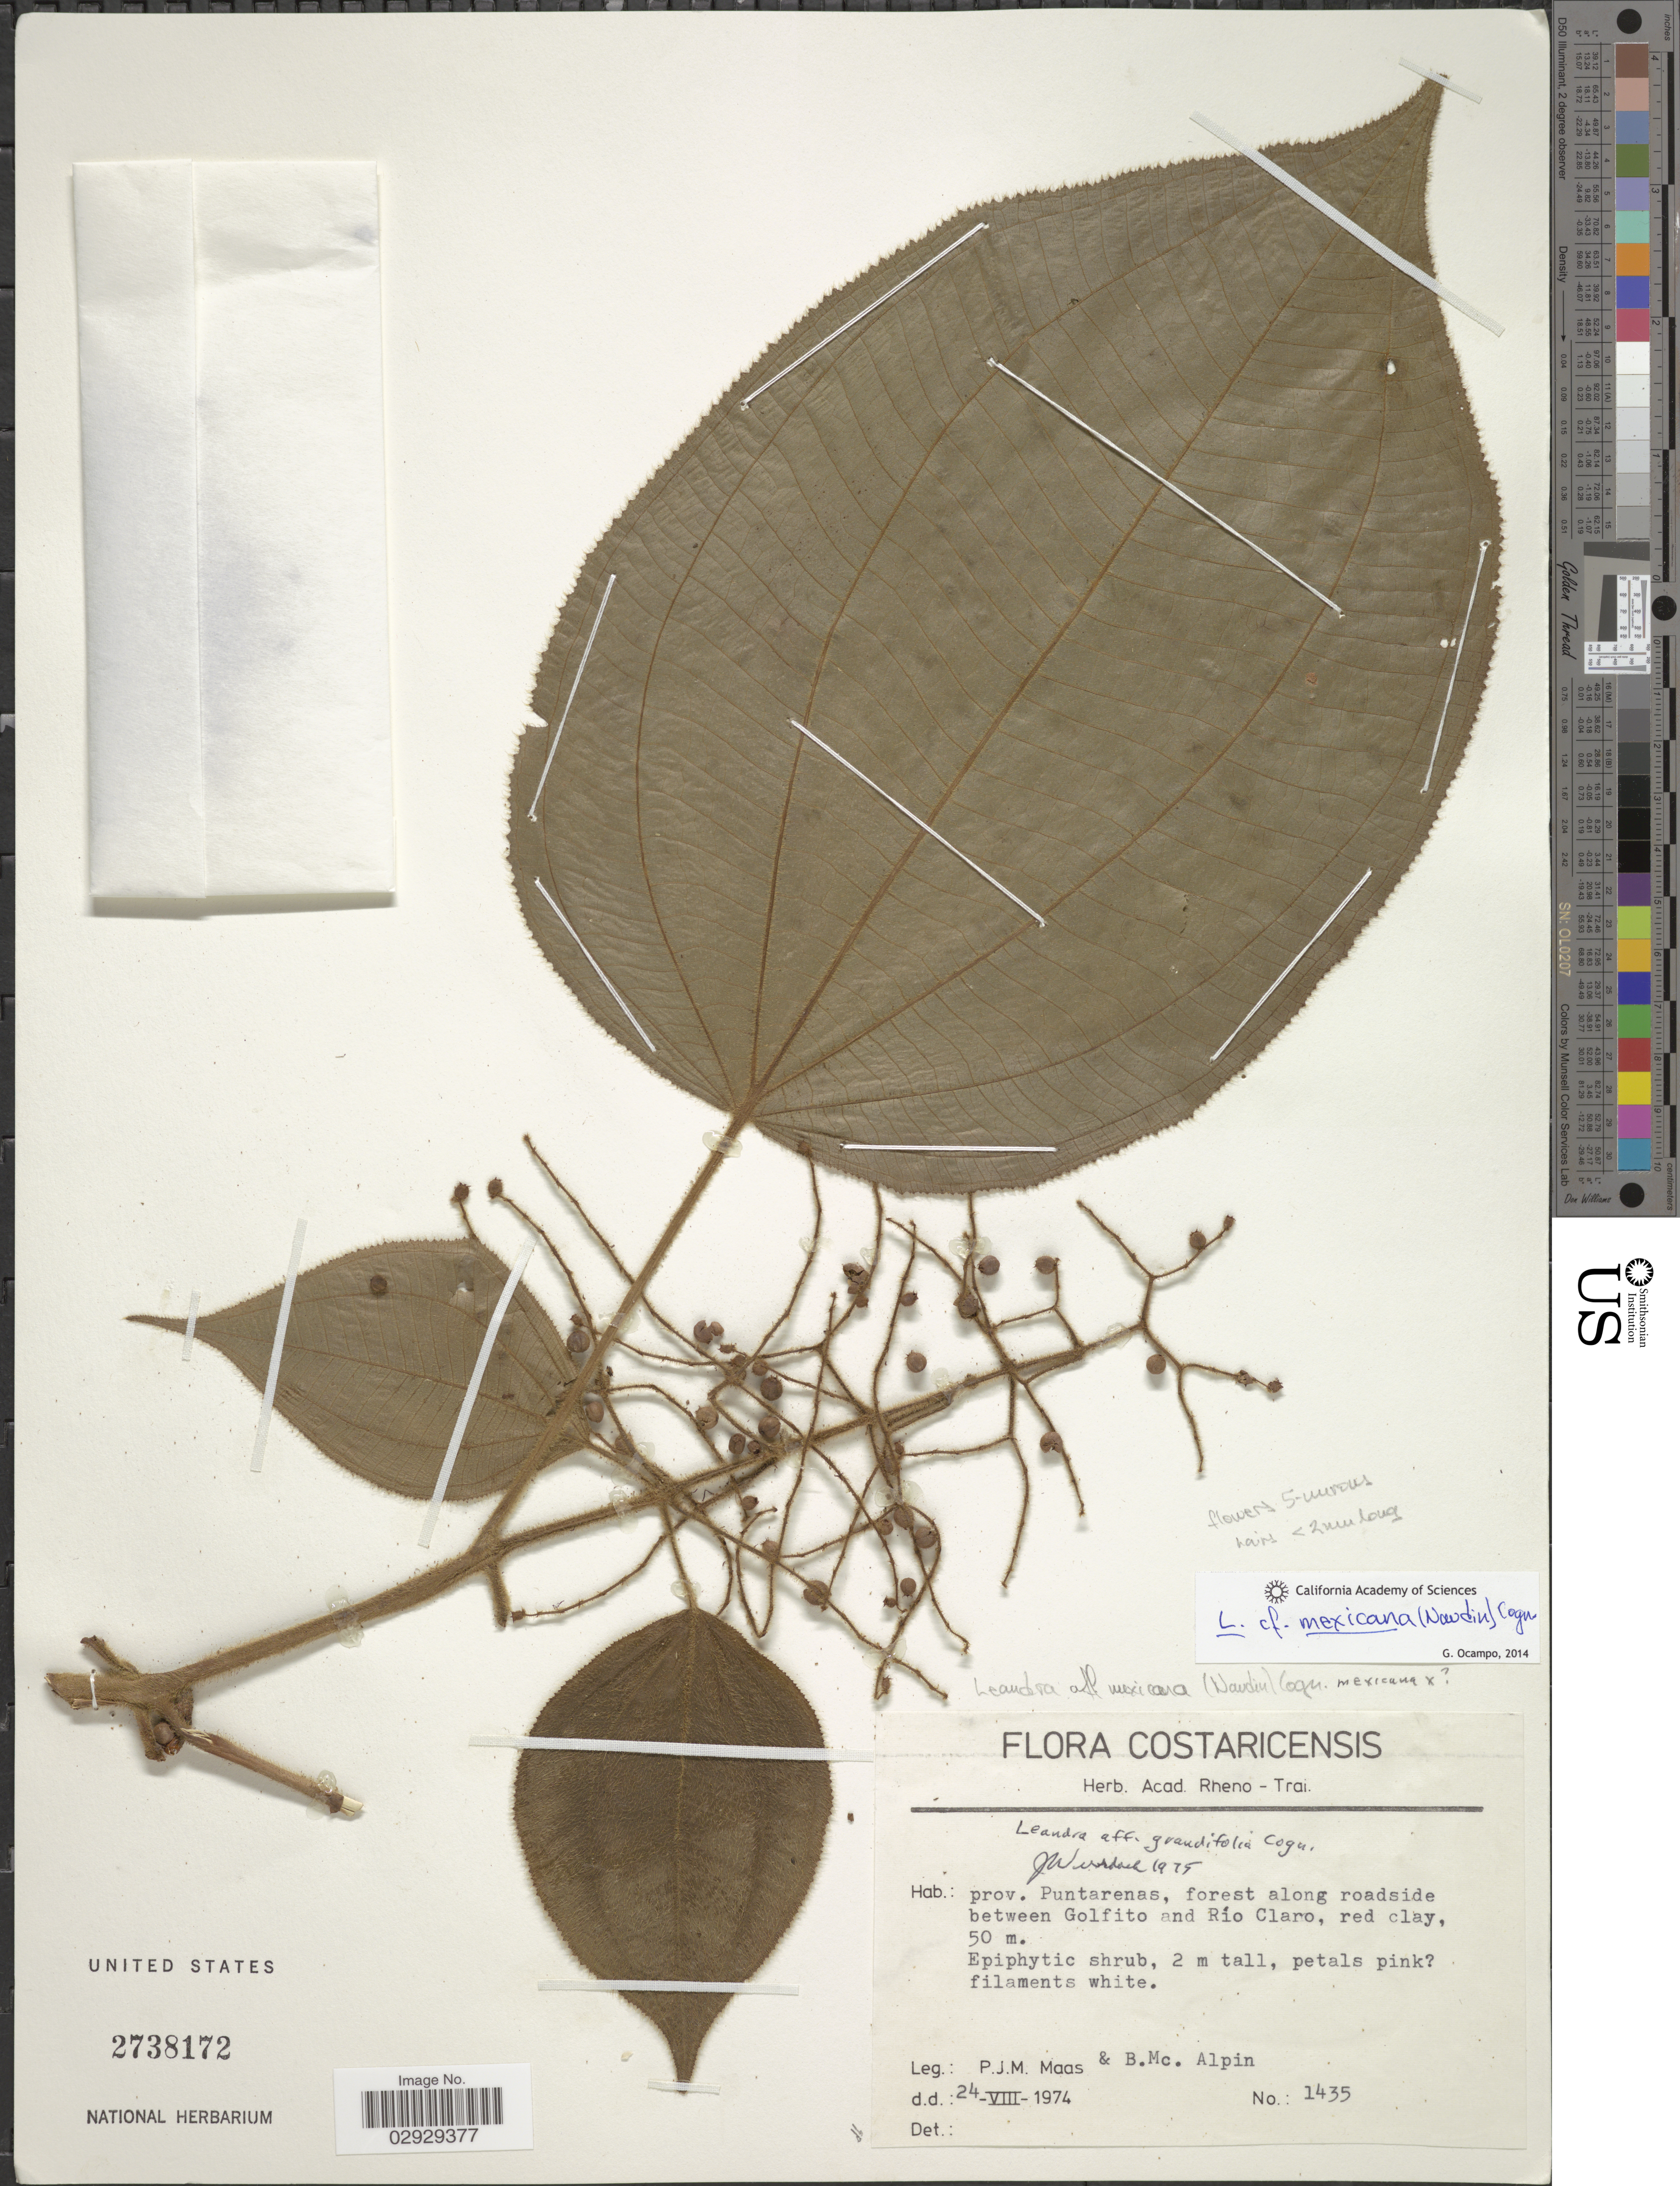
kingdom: Plantae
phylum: Tracheophyta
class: Magnoliopsida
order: Myrtales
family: Melastomataceae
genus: Leandra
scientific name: Leandra mexicana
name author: (Naudin) Cogn.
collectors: P. Maas & B. McAlpin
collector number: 1435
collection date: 1974-08-24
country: Costa Rica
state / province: Puntarenas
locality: Forest along roadside between Golfito and Río Claro.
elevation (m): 50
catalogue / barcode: US 2738172